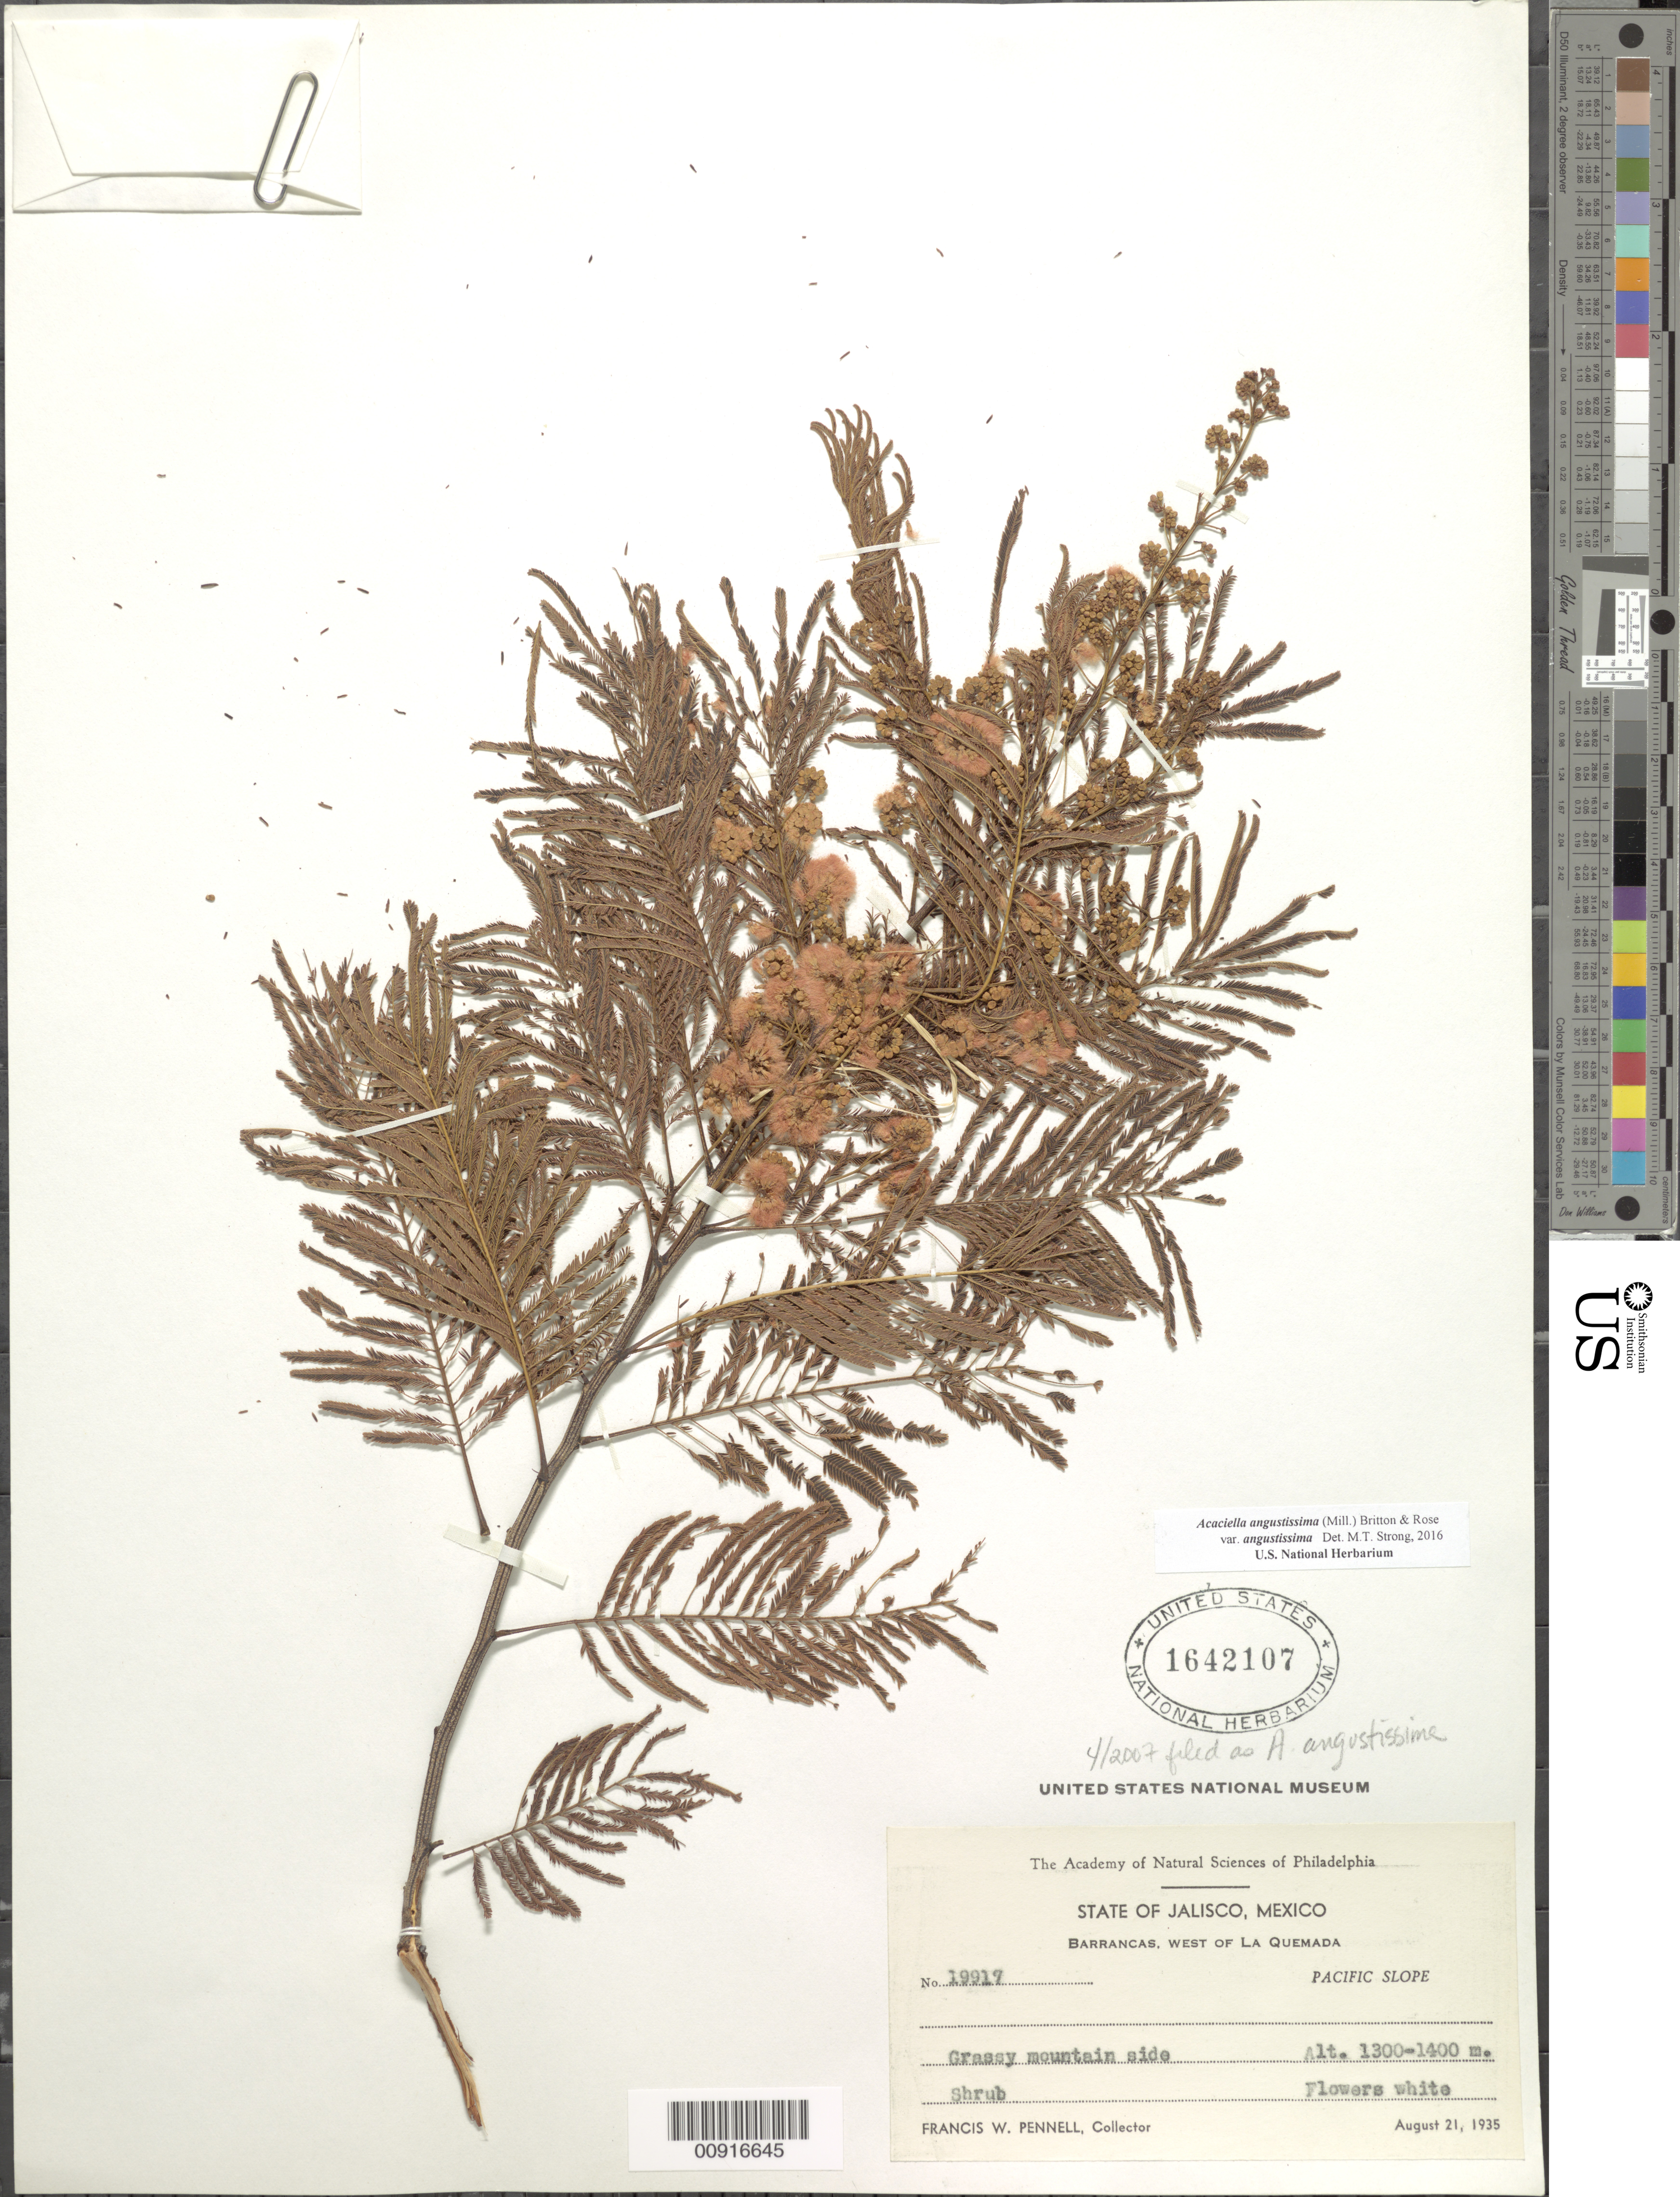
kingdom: Plantae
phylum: Tracheophyta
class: Magnoliopsida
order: Fabales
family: Fabaceae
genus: Acaciella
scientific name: Acaciella angustissima var. angustissima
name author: (Mill.) Britton & Rose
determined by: Strong, M. T., (US), Smithsonian Institution - National Museum of Natural History (UNITED STATES)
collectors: F. W. Pennell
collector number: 19917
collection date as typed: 21 Aug 1935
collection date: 1935-08-21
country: Mexico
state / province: Jalisco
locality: Barrancasm west of La Quemada, Pacific Slope, State of Jalisco.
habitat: Grassy mountain side.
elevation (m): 1400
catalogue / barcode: US 1642107